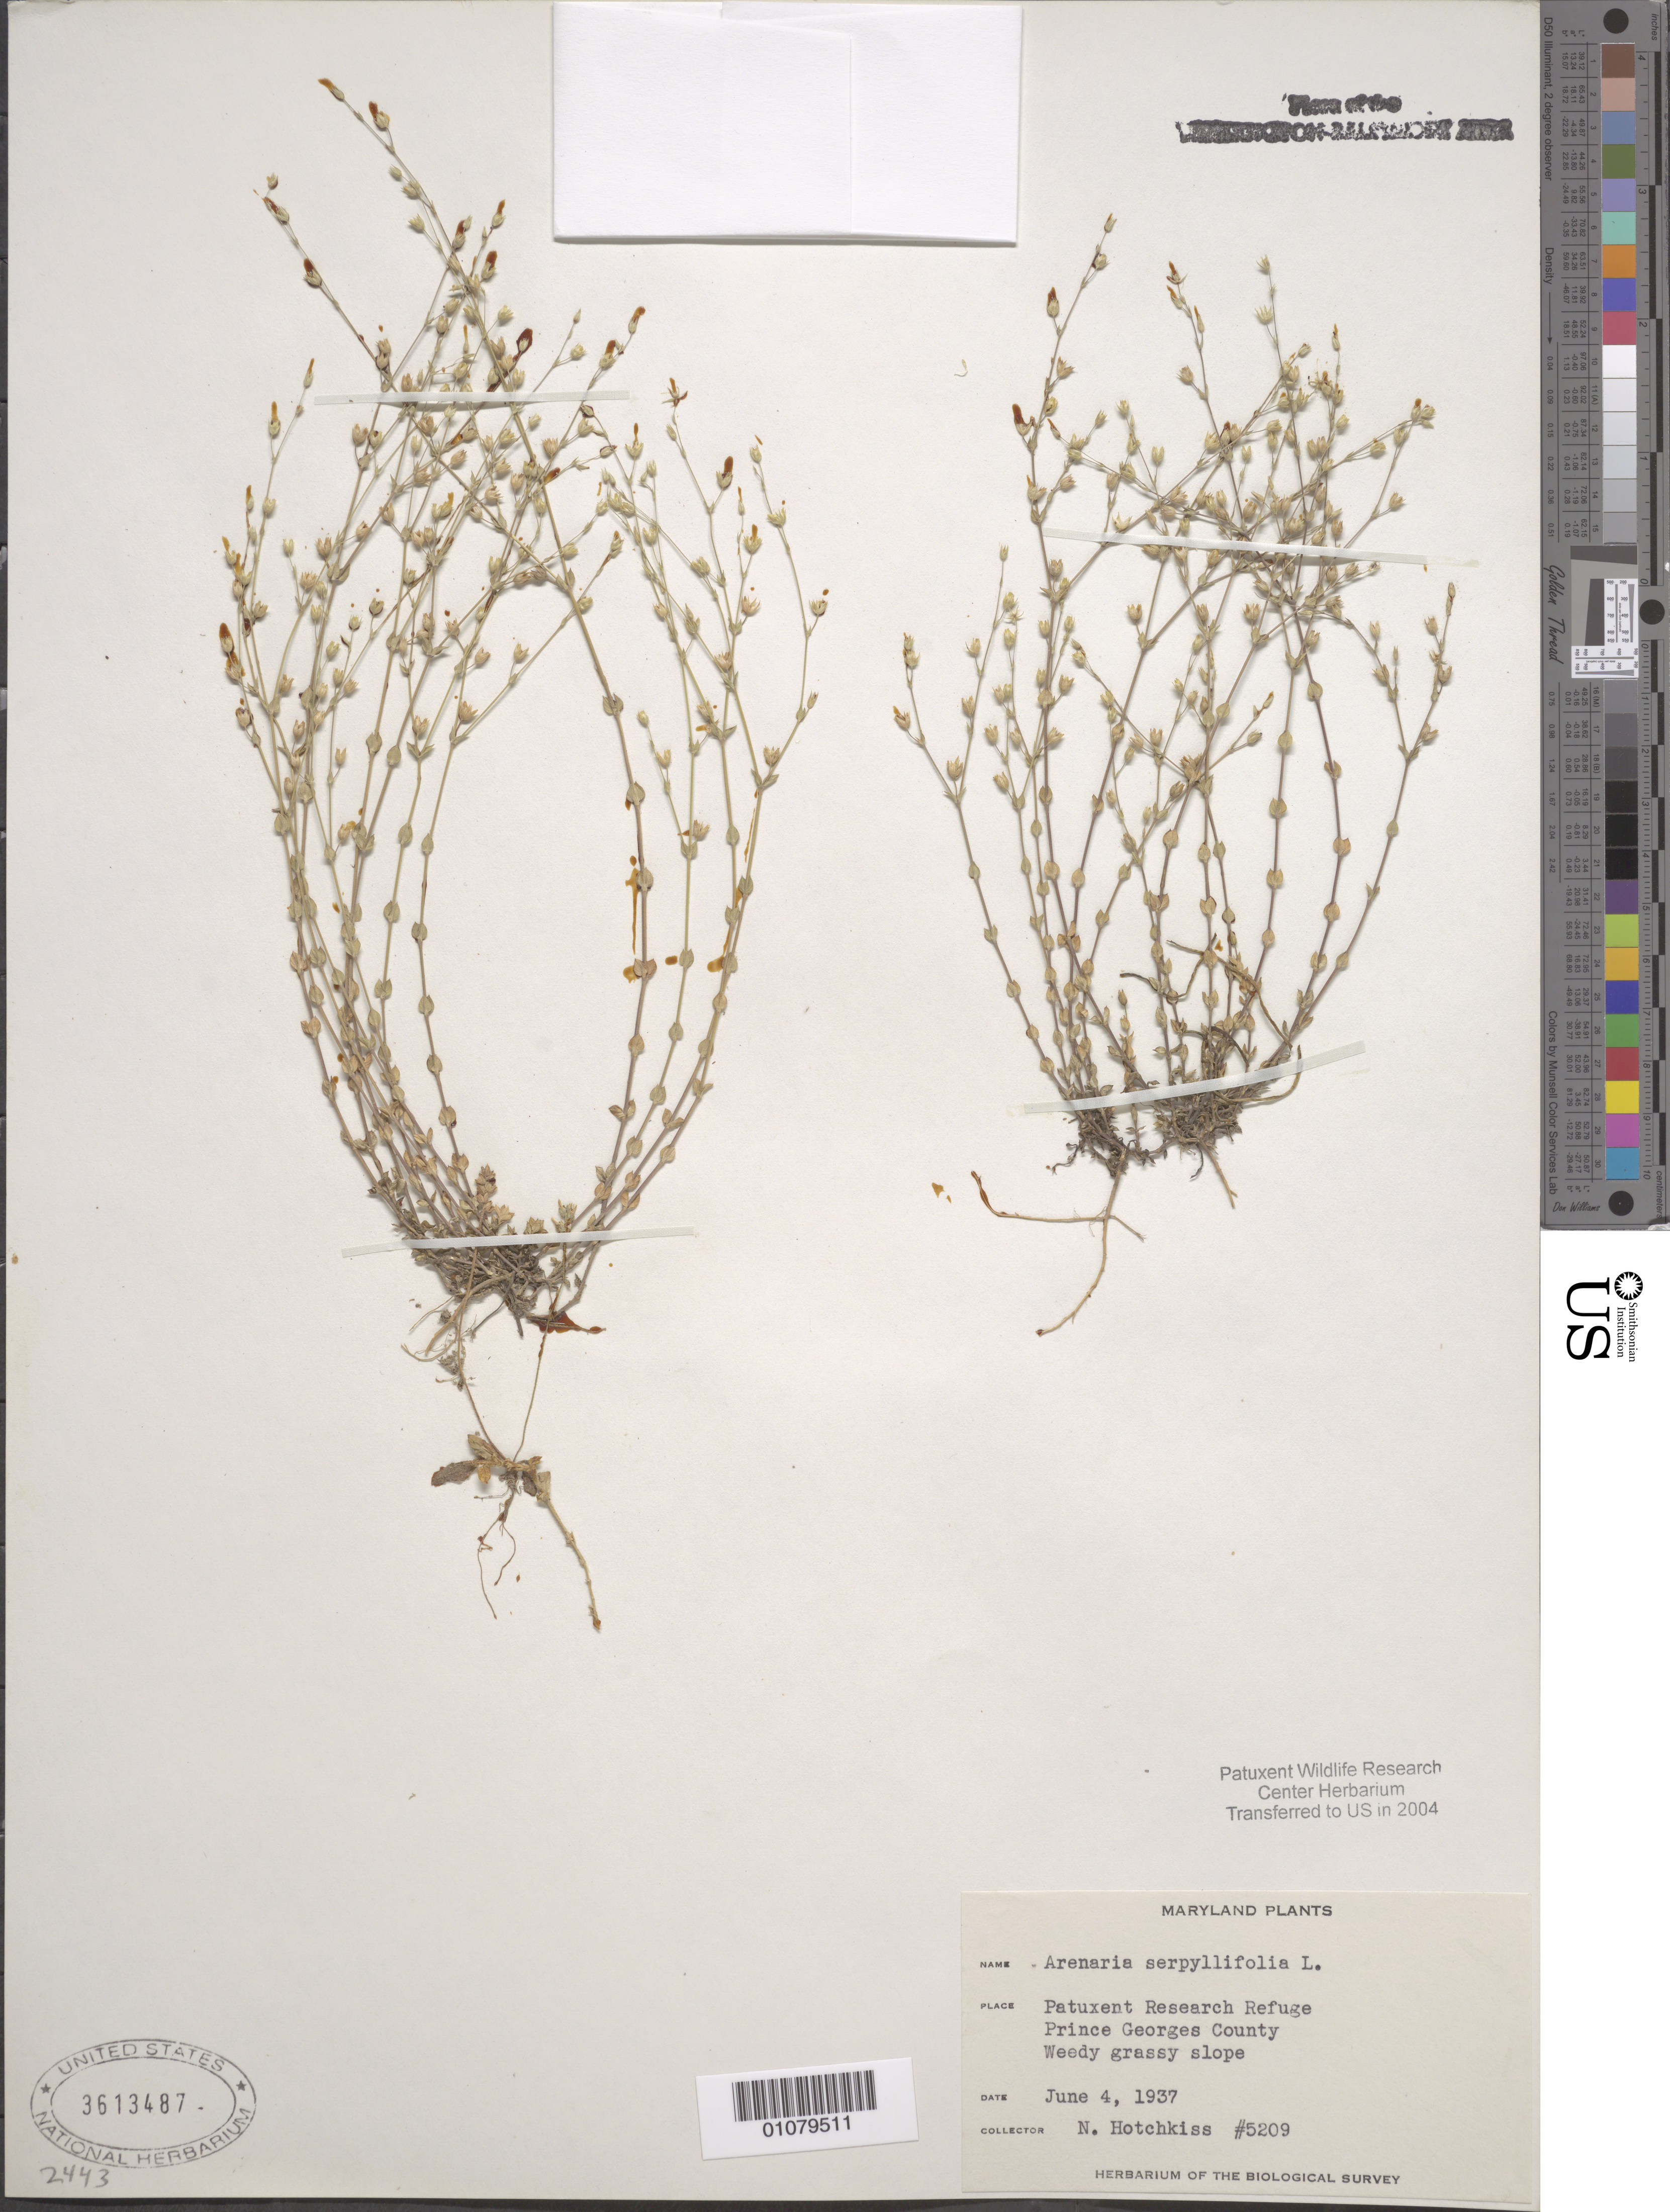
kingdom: Plantae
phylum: Tracheophyta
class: Magnoliopsida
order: Caryophyllales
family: Caryophyllaceae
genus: Arenaria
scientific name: Arenaria serpyllifolia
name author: L.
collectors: N. Hotchkiss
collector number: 5209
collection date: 1937-06-04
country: United States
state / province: Maryland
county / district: Prince George's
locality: Patuxent Wildlife Refuge.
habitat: Weedy grassy slope.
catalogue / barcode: US 3613487